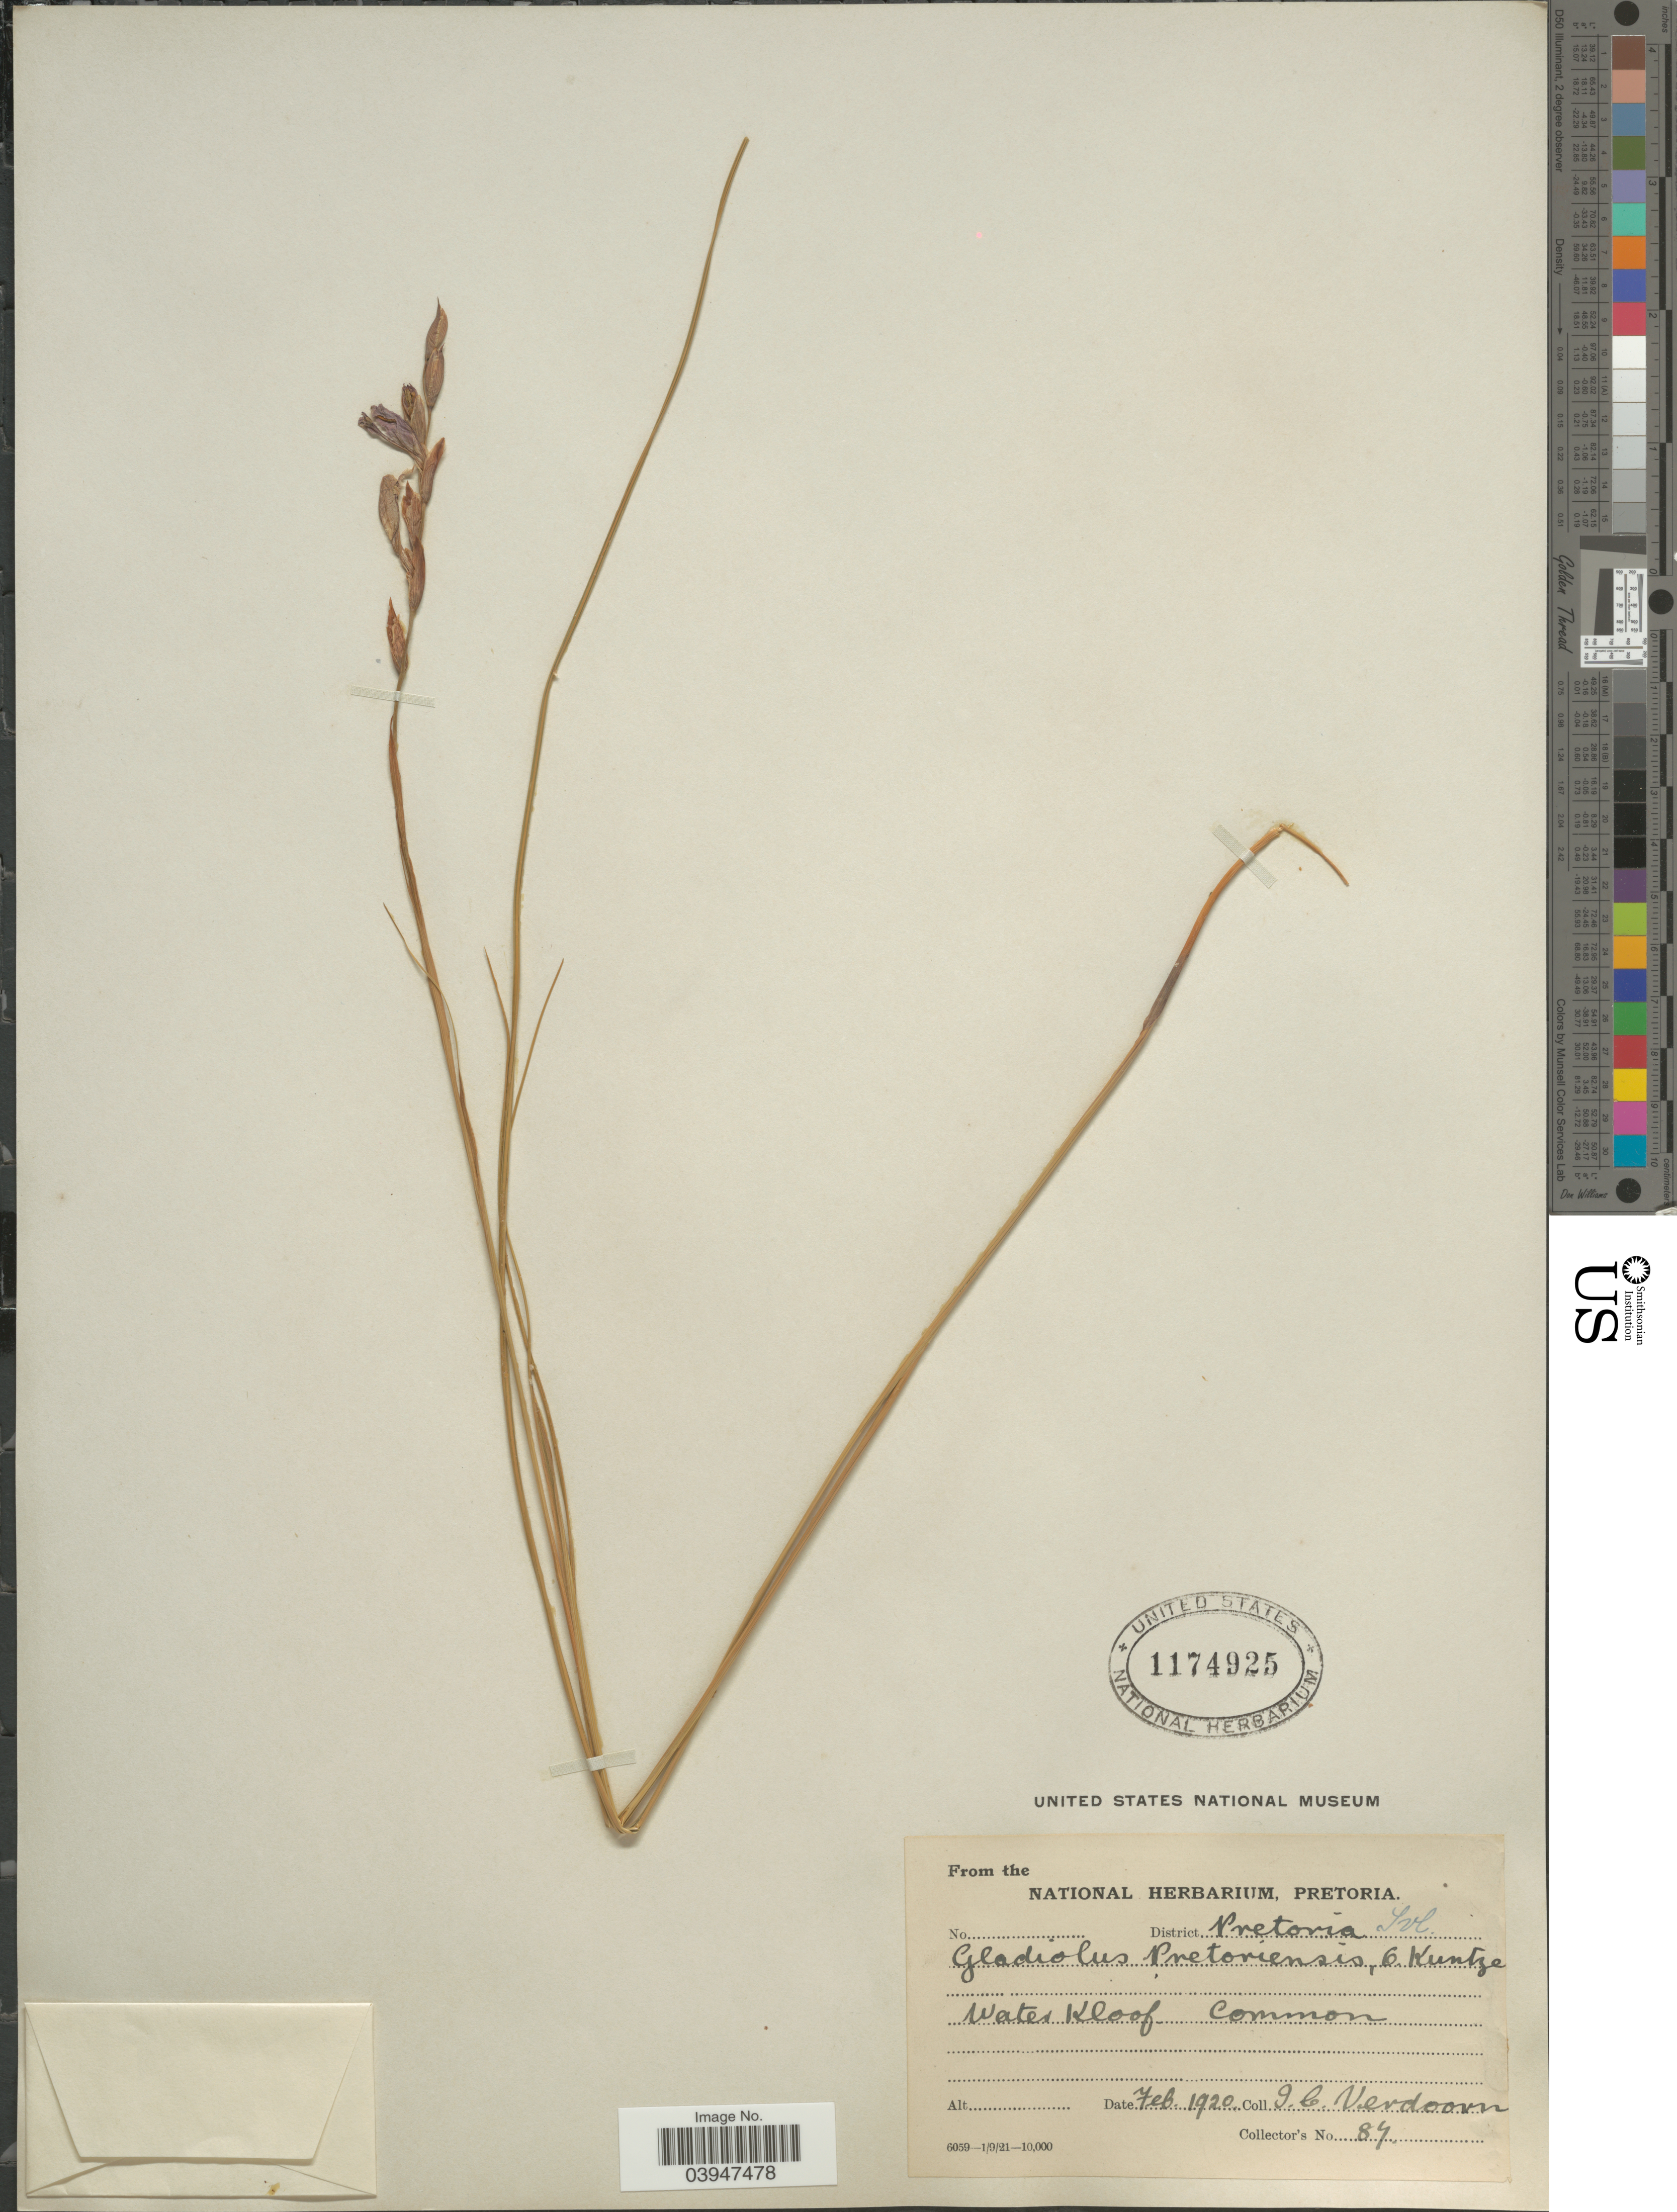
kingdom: Plantae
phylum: Tracheophyta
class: Liliopsida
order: Asparagales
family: Iridaceae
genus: Gladiolus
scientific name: Gladiolus pretoriensis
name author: Kuntze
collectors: I. Verdoorn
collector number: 87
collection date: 1920-02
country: South Africa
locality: District Pretoria Tvl. Water Kloof.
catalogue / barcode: US 1174925